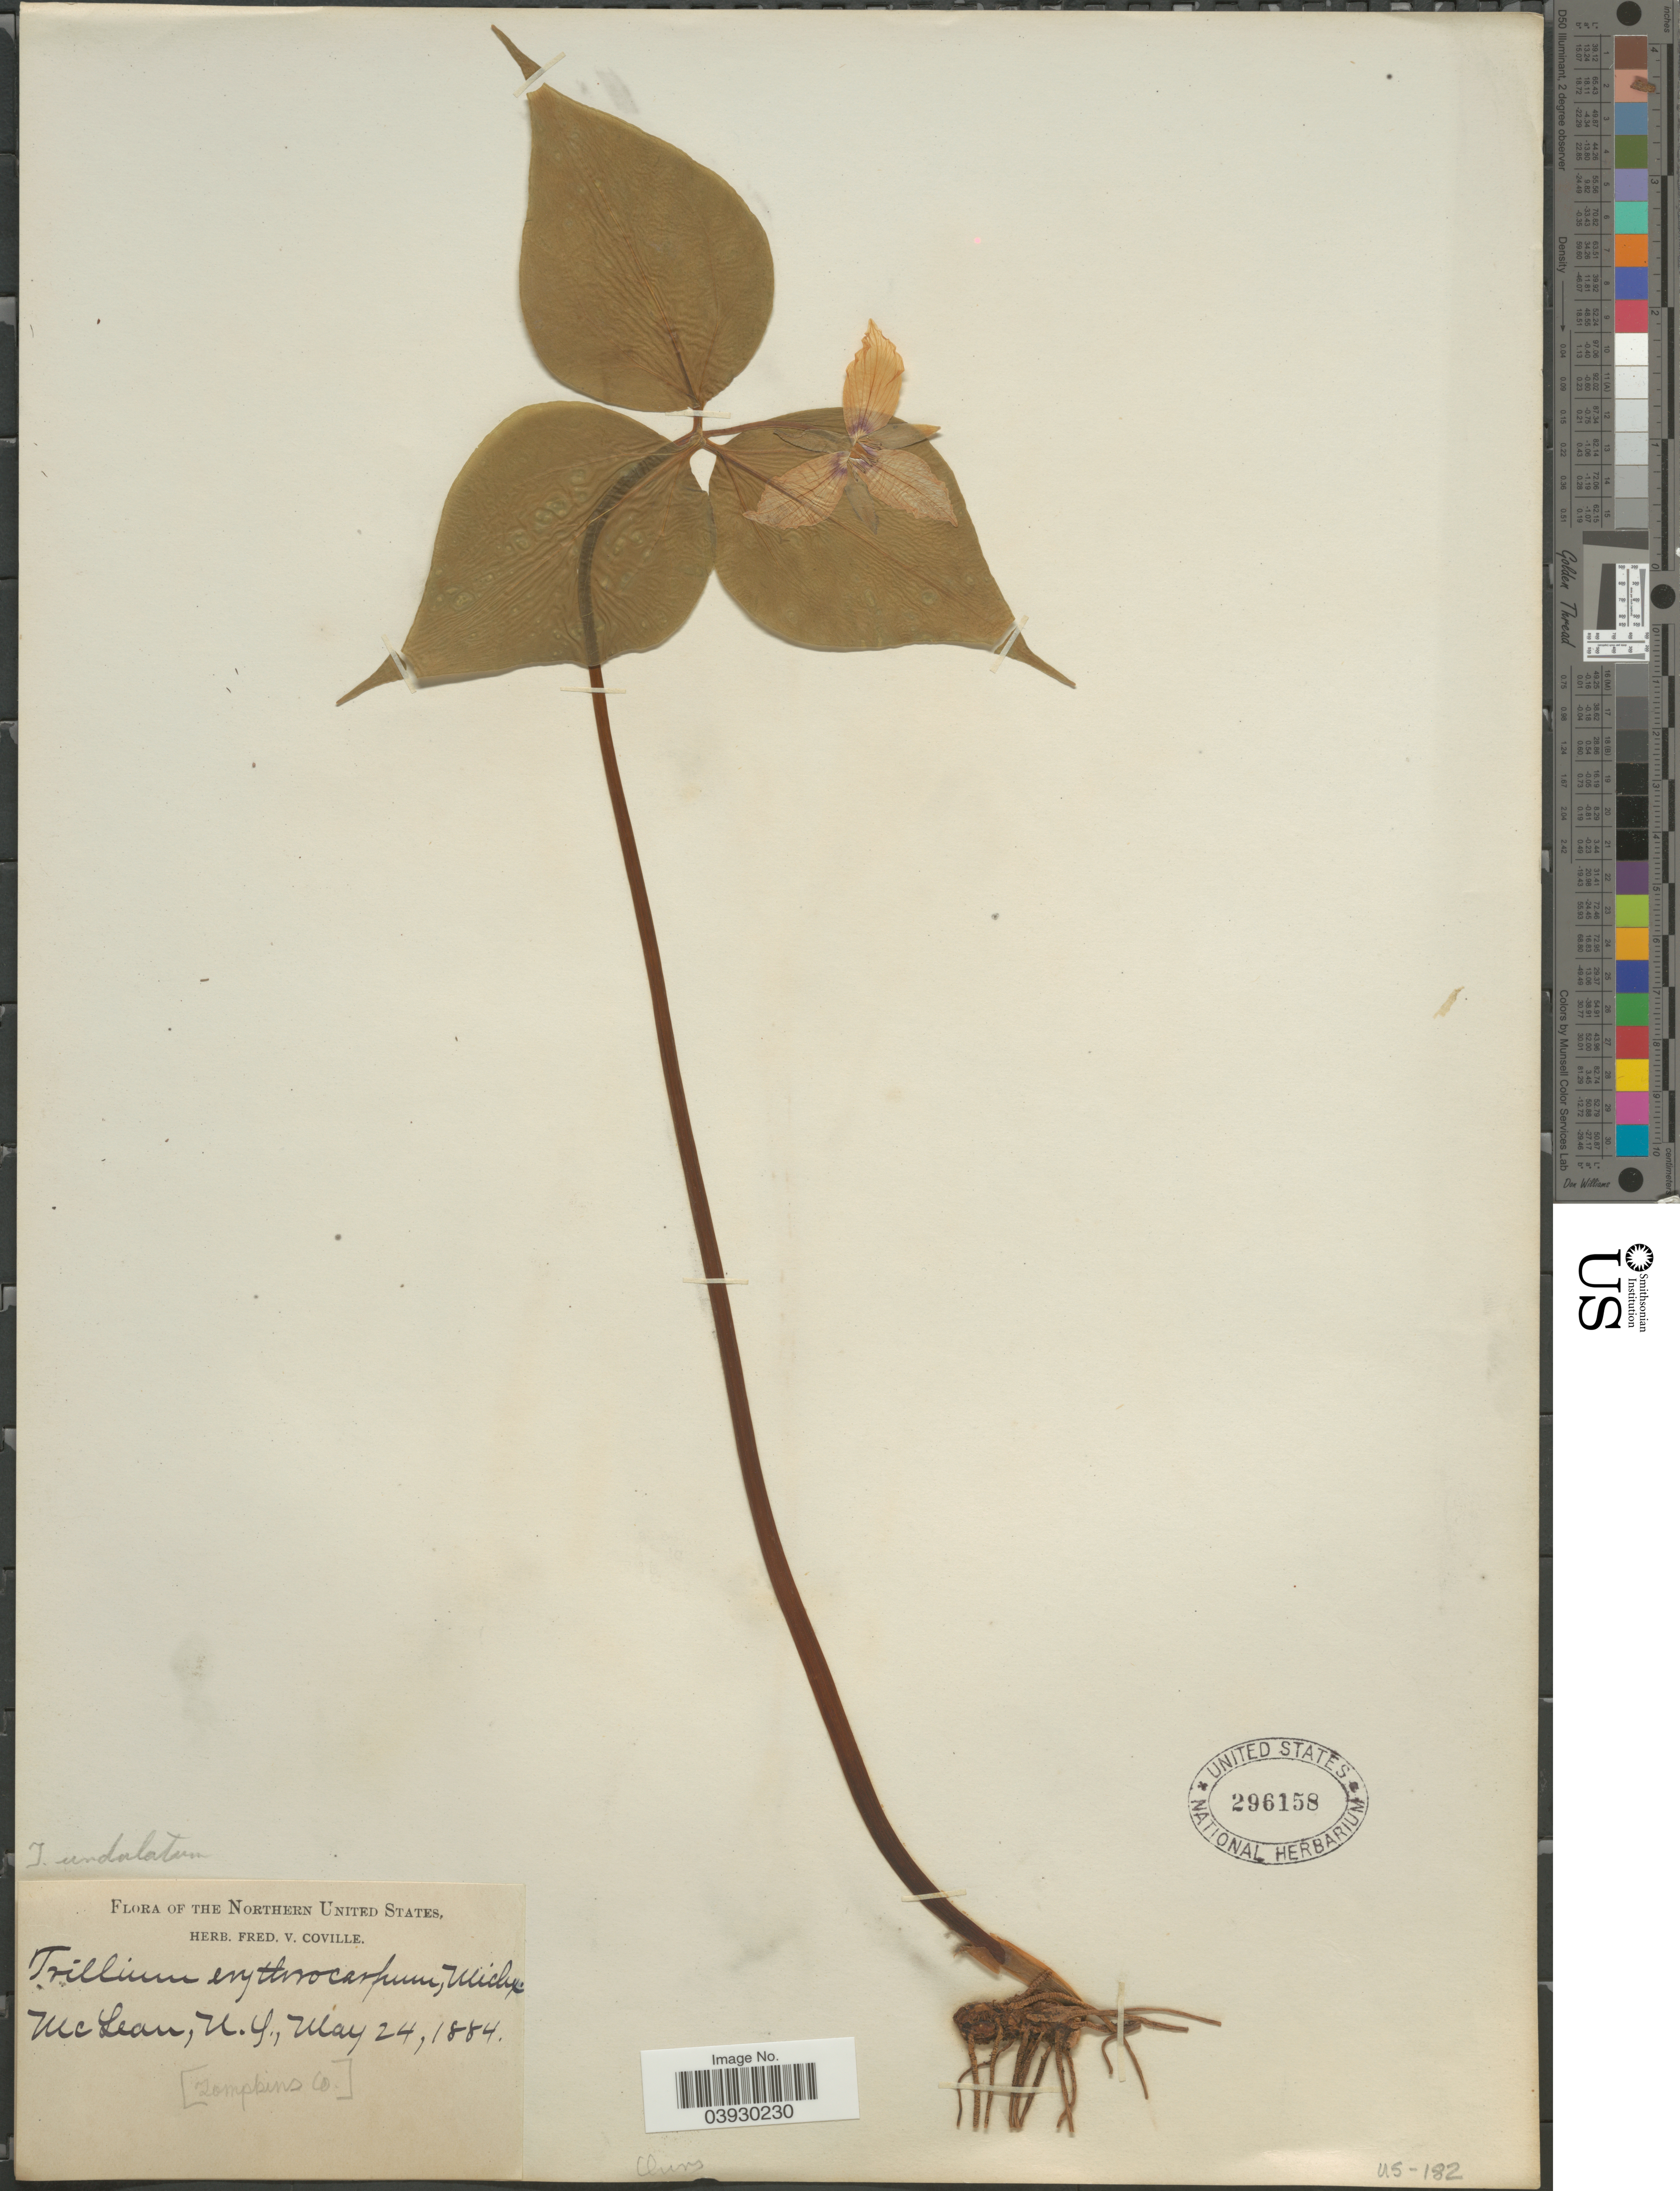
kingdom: Plantae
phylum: Tracheophyta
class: Liliopsida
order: Liliales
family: Melanthiaceae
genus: Trillium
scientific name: Trillium undulatum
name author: Willd.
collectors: ex herb. Fred. V. Coville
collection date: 1884-05-24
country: United States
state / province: New York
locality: McLean. Tompkins Co.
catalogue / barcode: US 296158